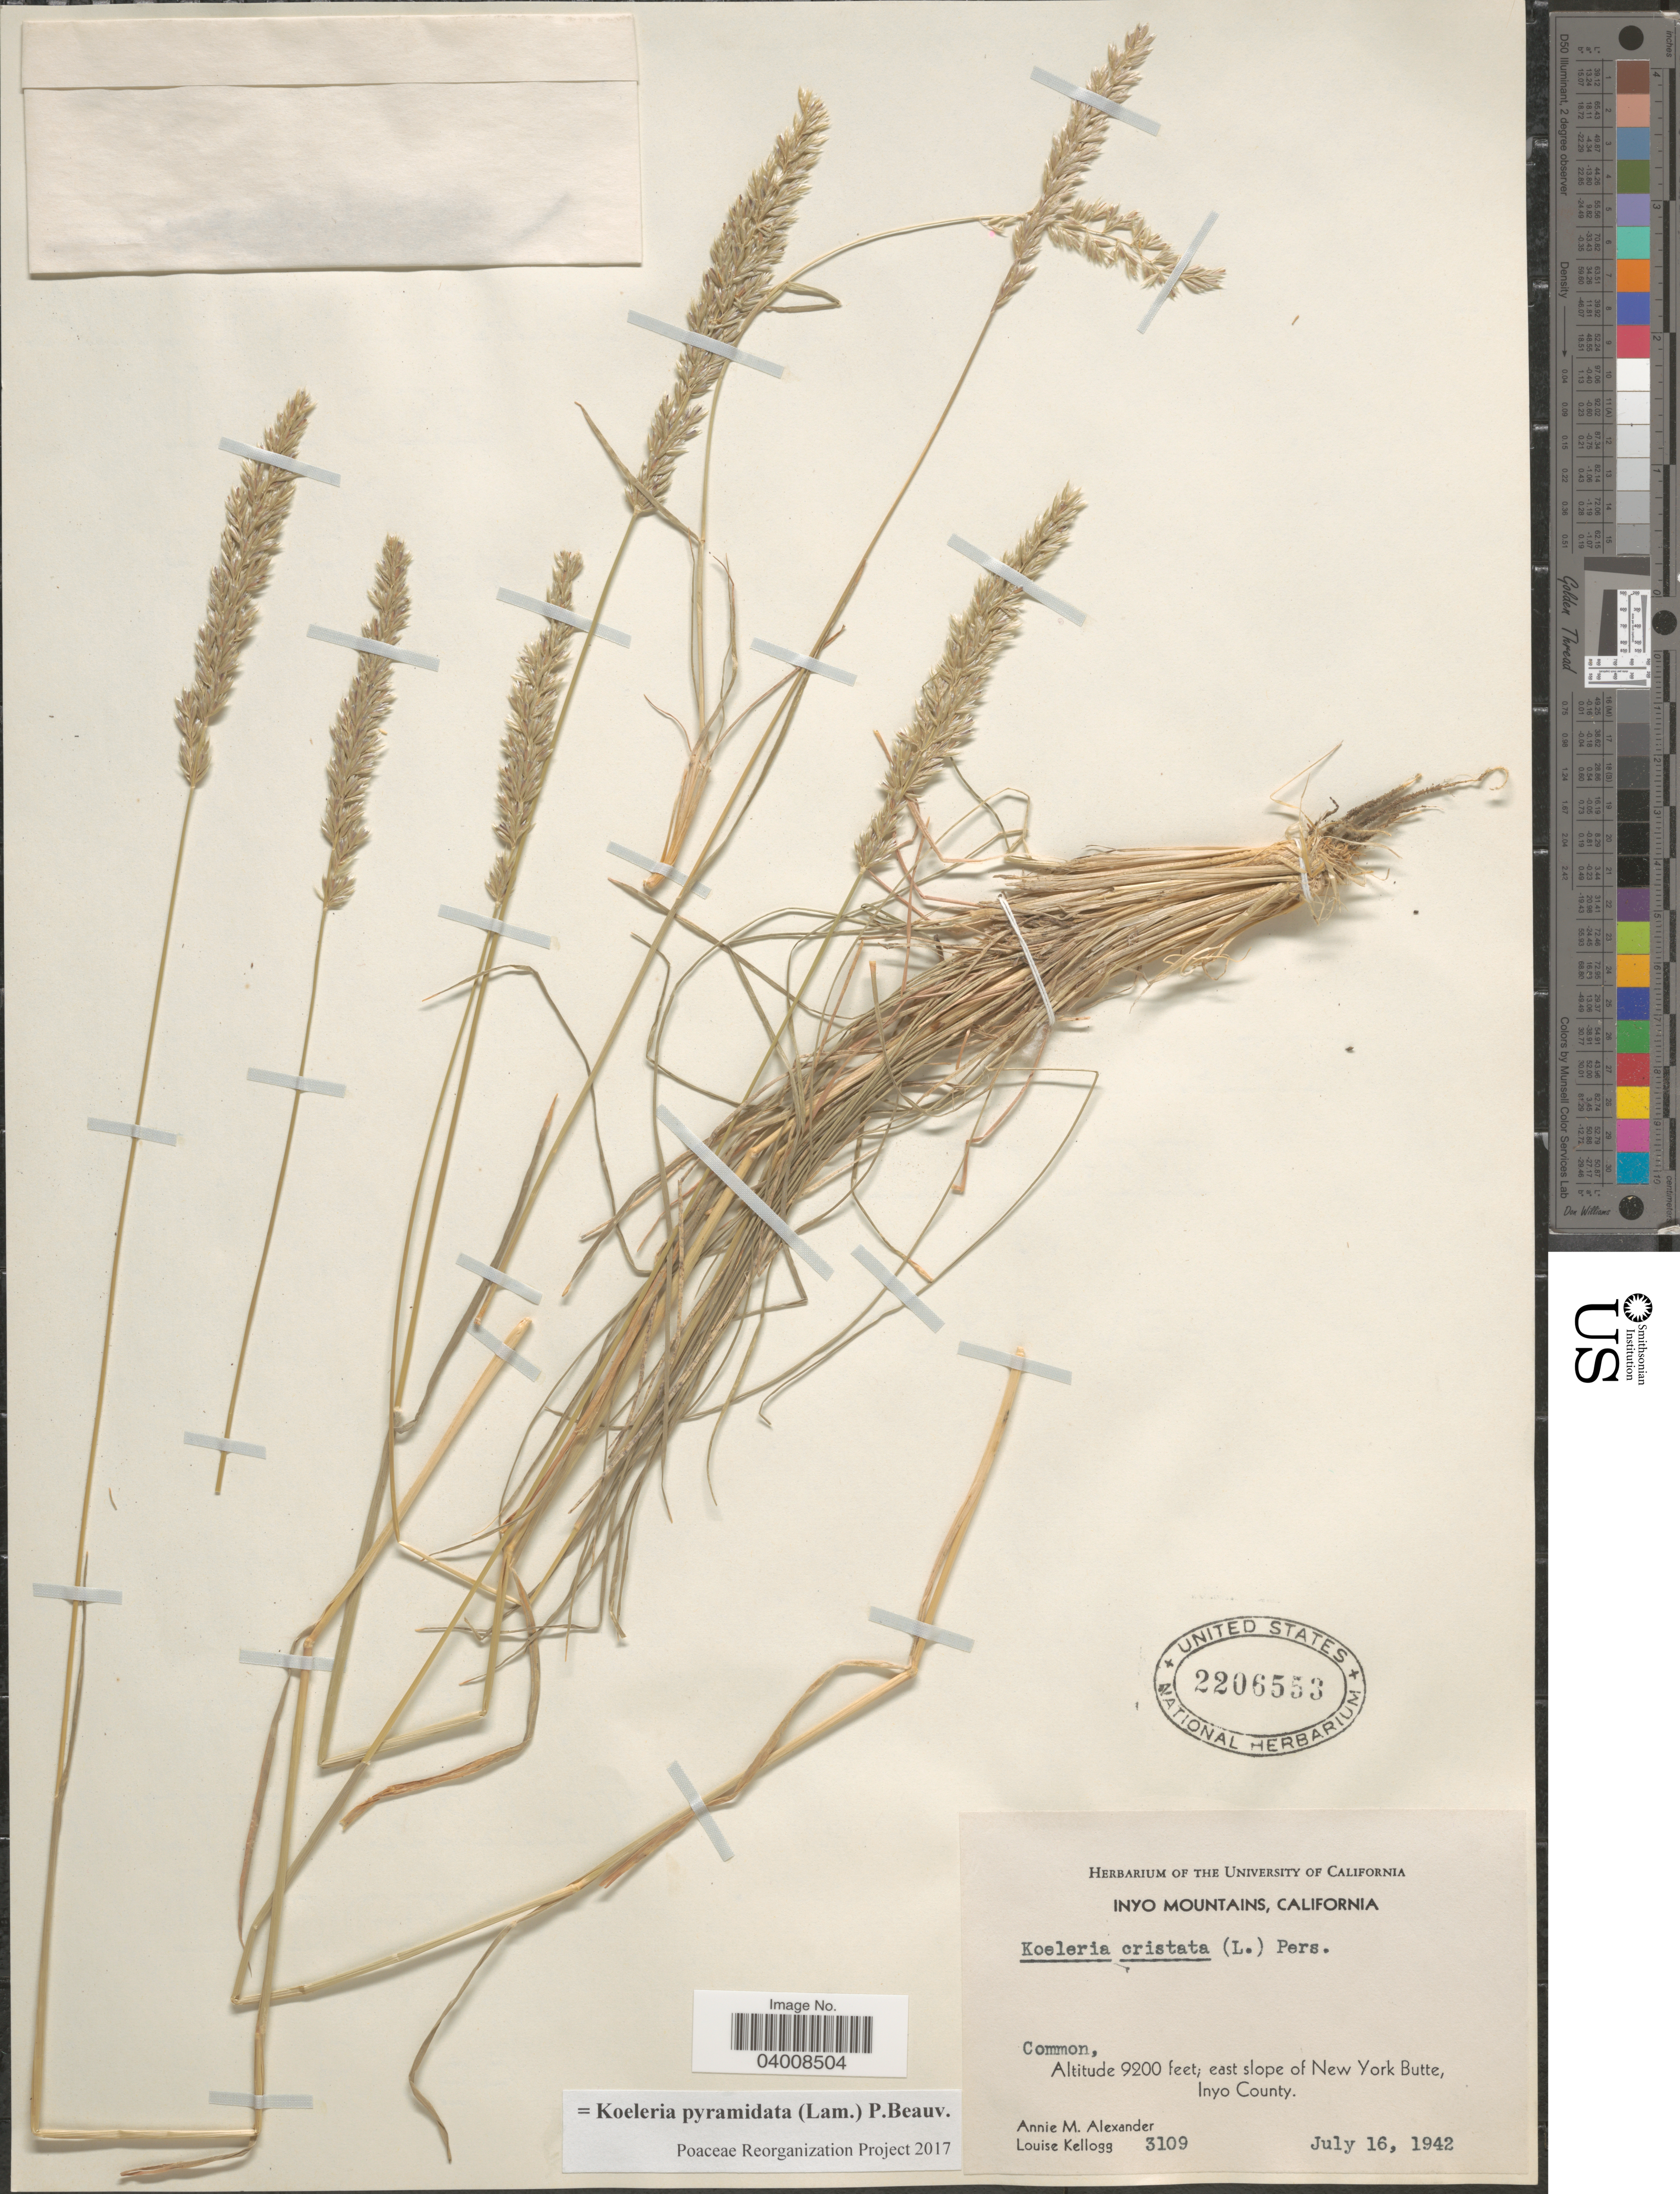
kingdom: Plantae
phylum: Tracheophyta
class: Liliopsida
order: Poales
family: Poaceae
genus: Koeleria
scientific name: Koeleria pyramidata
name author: (Lam.) P. Beauv.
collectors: A. M. Alexander & L. Kellogg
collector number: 3109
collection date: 1942-07-16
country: United States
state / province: California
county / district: Inyo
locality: Inyo Mountains. East slope of New York Butte, Inyo County.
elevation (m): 2804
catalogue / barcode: US 2206553